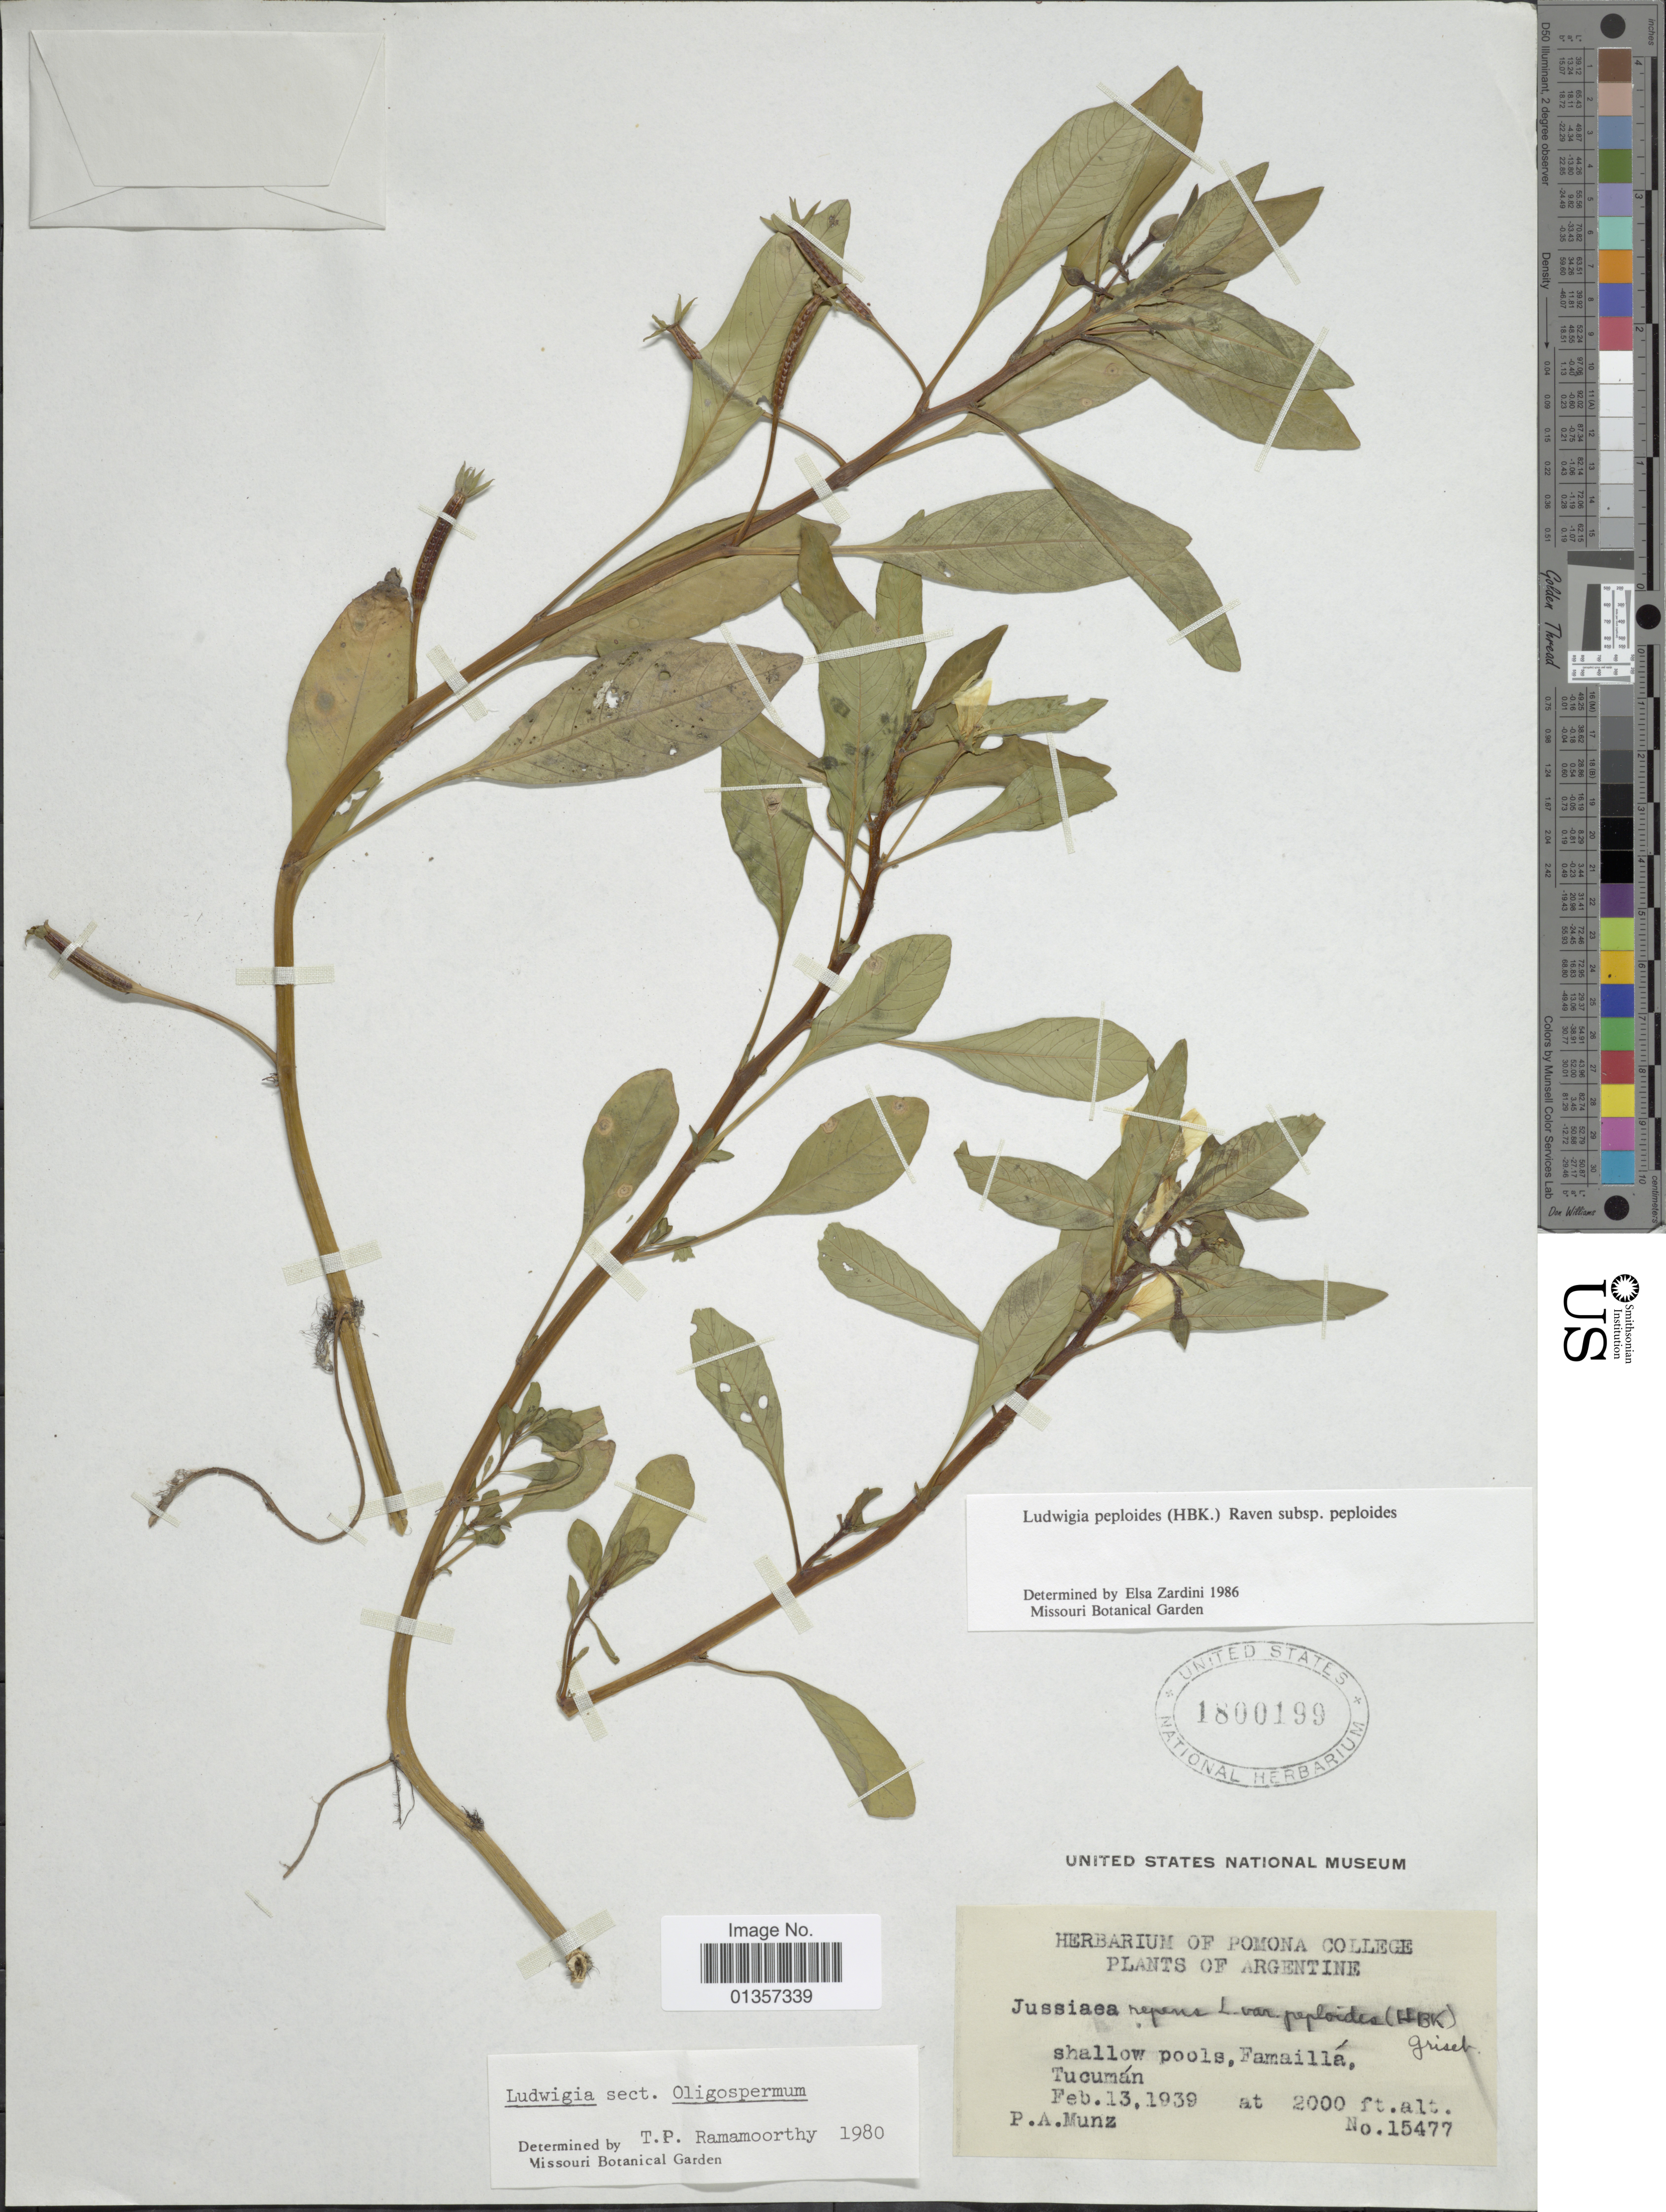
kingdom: Plantae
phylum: Tracheophyta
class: Magnoliopsida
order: Myrtales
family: Onagraceae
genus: Ludwigia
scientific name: Ludwigia peploides subsp. peploides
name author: (Kunth) P.H. Raven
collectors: P. A. Munz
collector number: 15477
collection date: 1939-02-13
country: Argentina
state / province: Tucuman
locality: Shallow pools, Famaillá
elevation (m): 610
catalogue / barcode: US 1800199